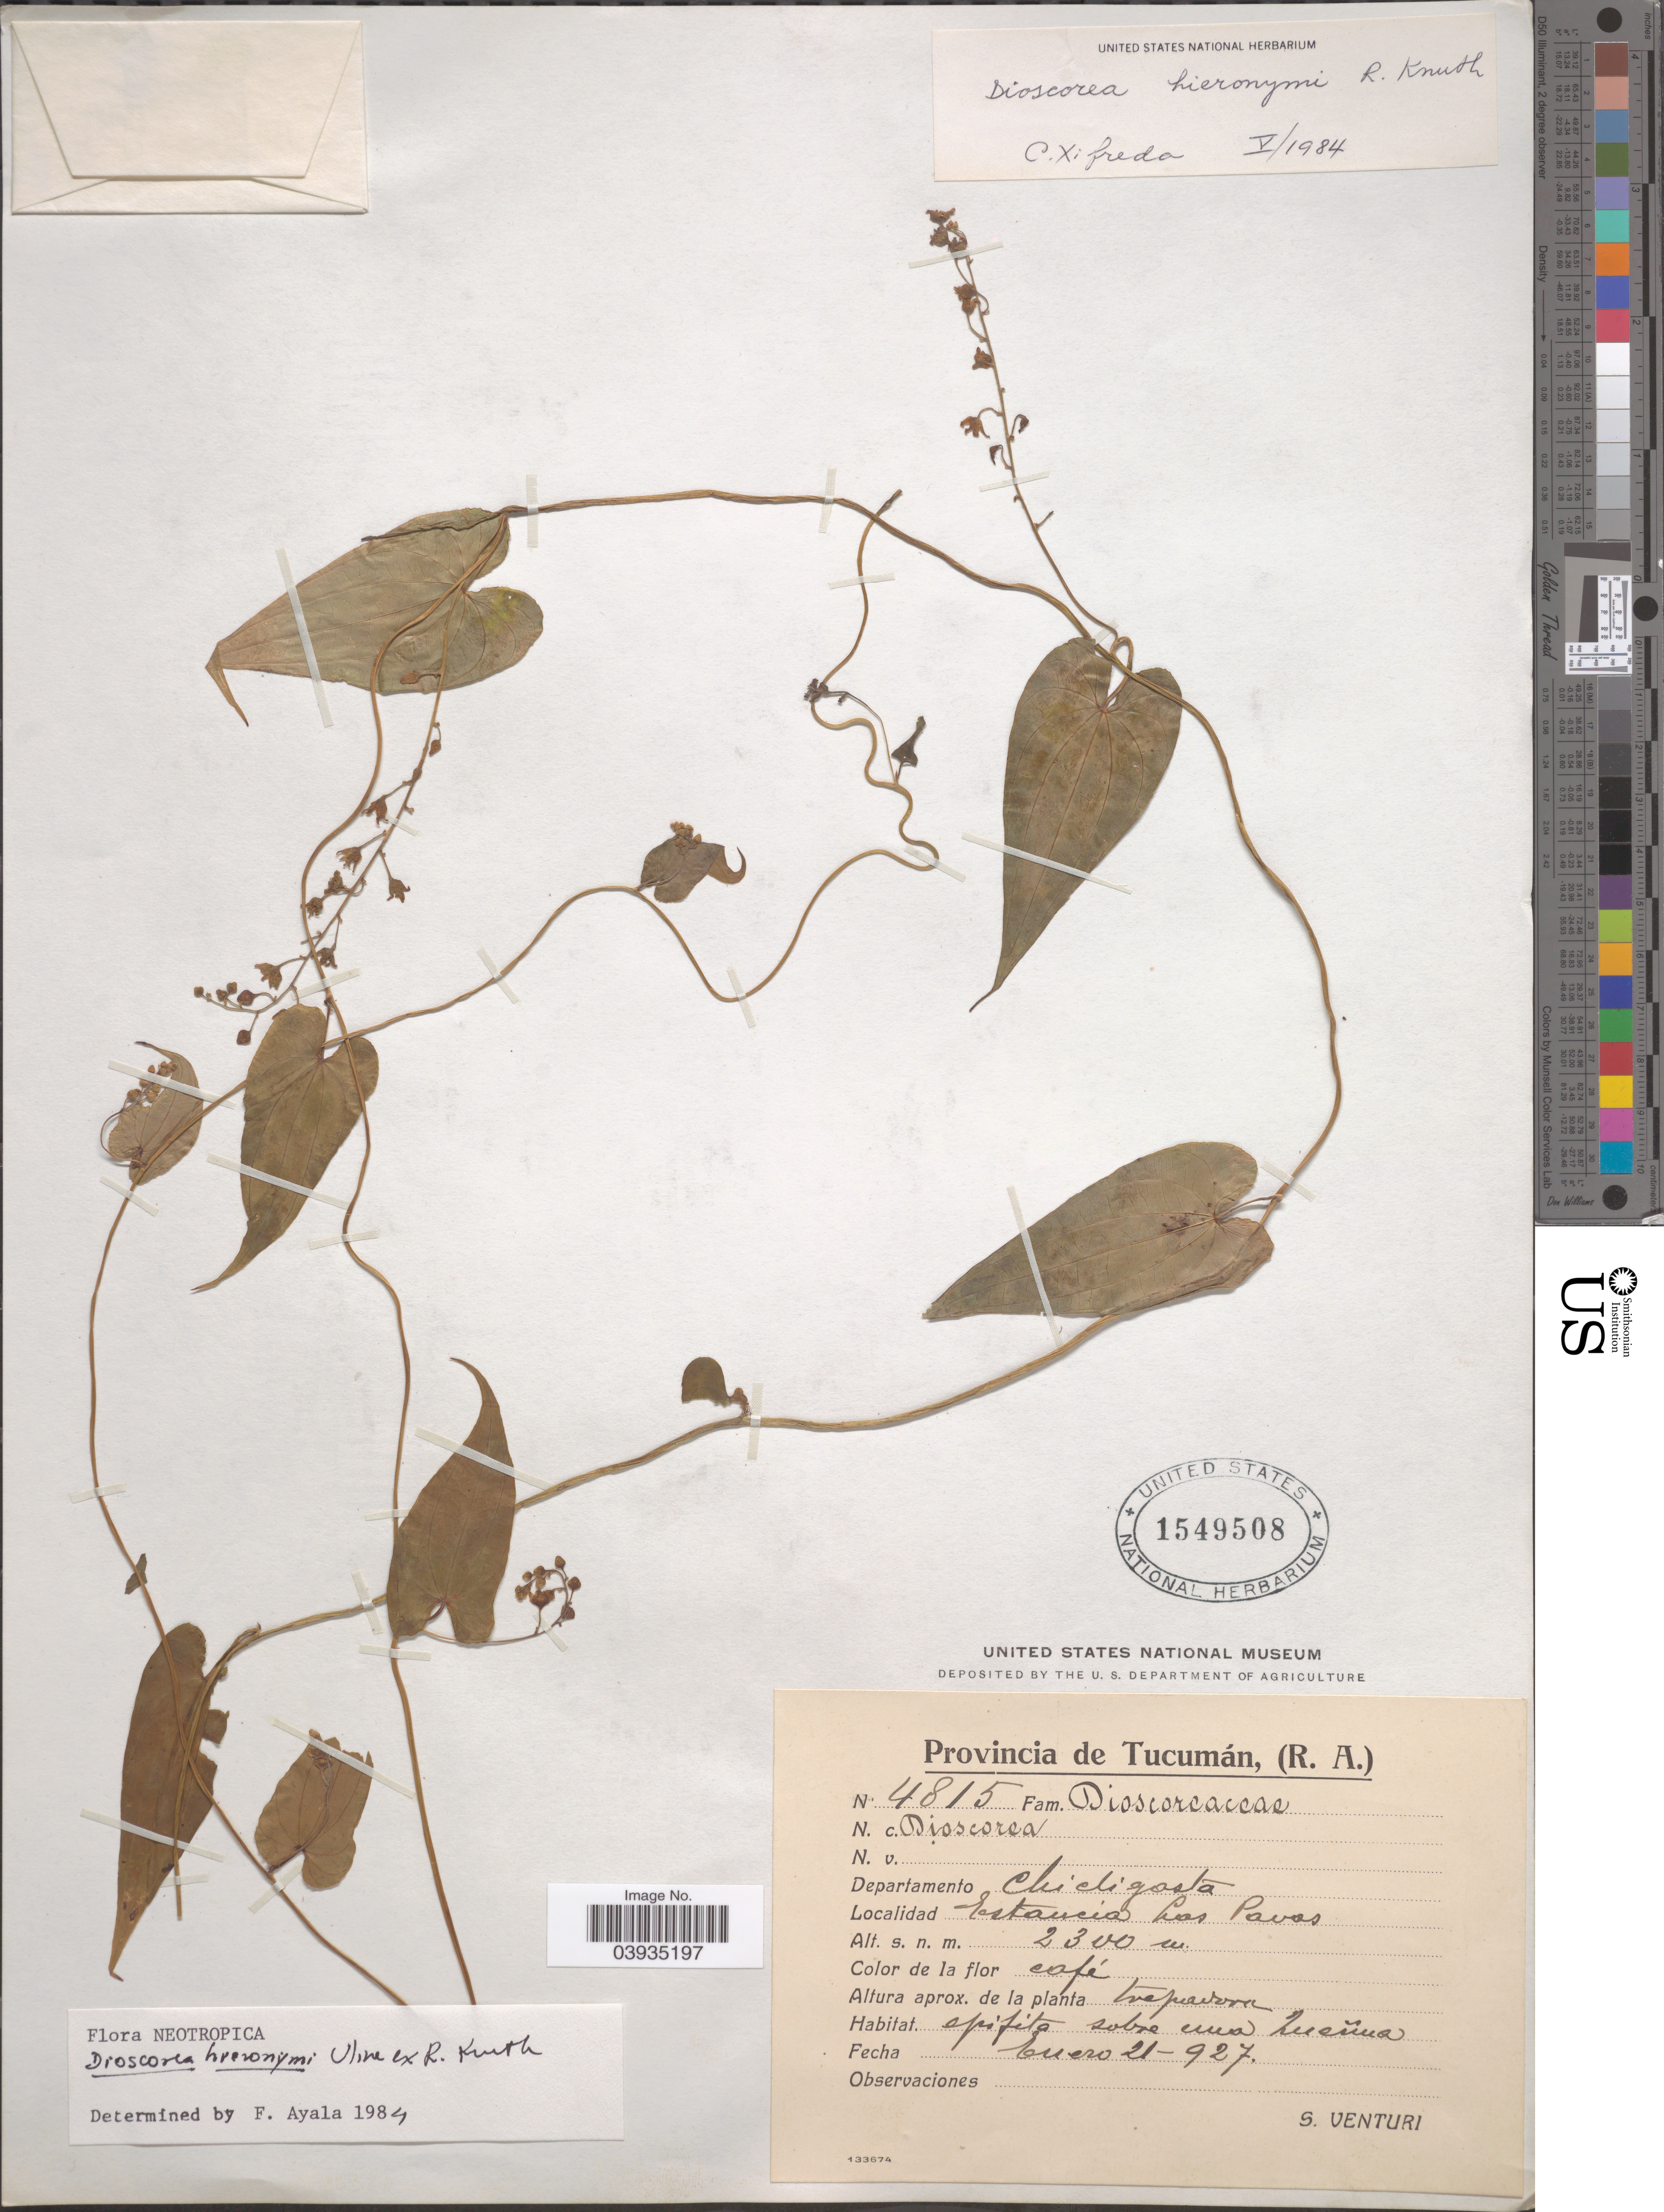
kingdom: Plantae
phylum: Tracheophyta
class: Liliopsida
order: Dioscoreales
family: Dioscoreaceae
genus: Dioscorea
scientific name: Dioscorea hieronymi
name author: Uline ex R. Knuth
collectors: S. Venturi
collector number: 4815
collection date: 1927-01-21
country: Argentina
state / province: Tucuman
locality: Departamento Chicligasta. Estancia Las Pavas.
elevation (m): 2300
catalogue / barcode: US 1549508